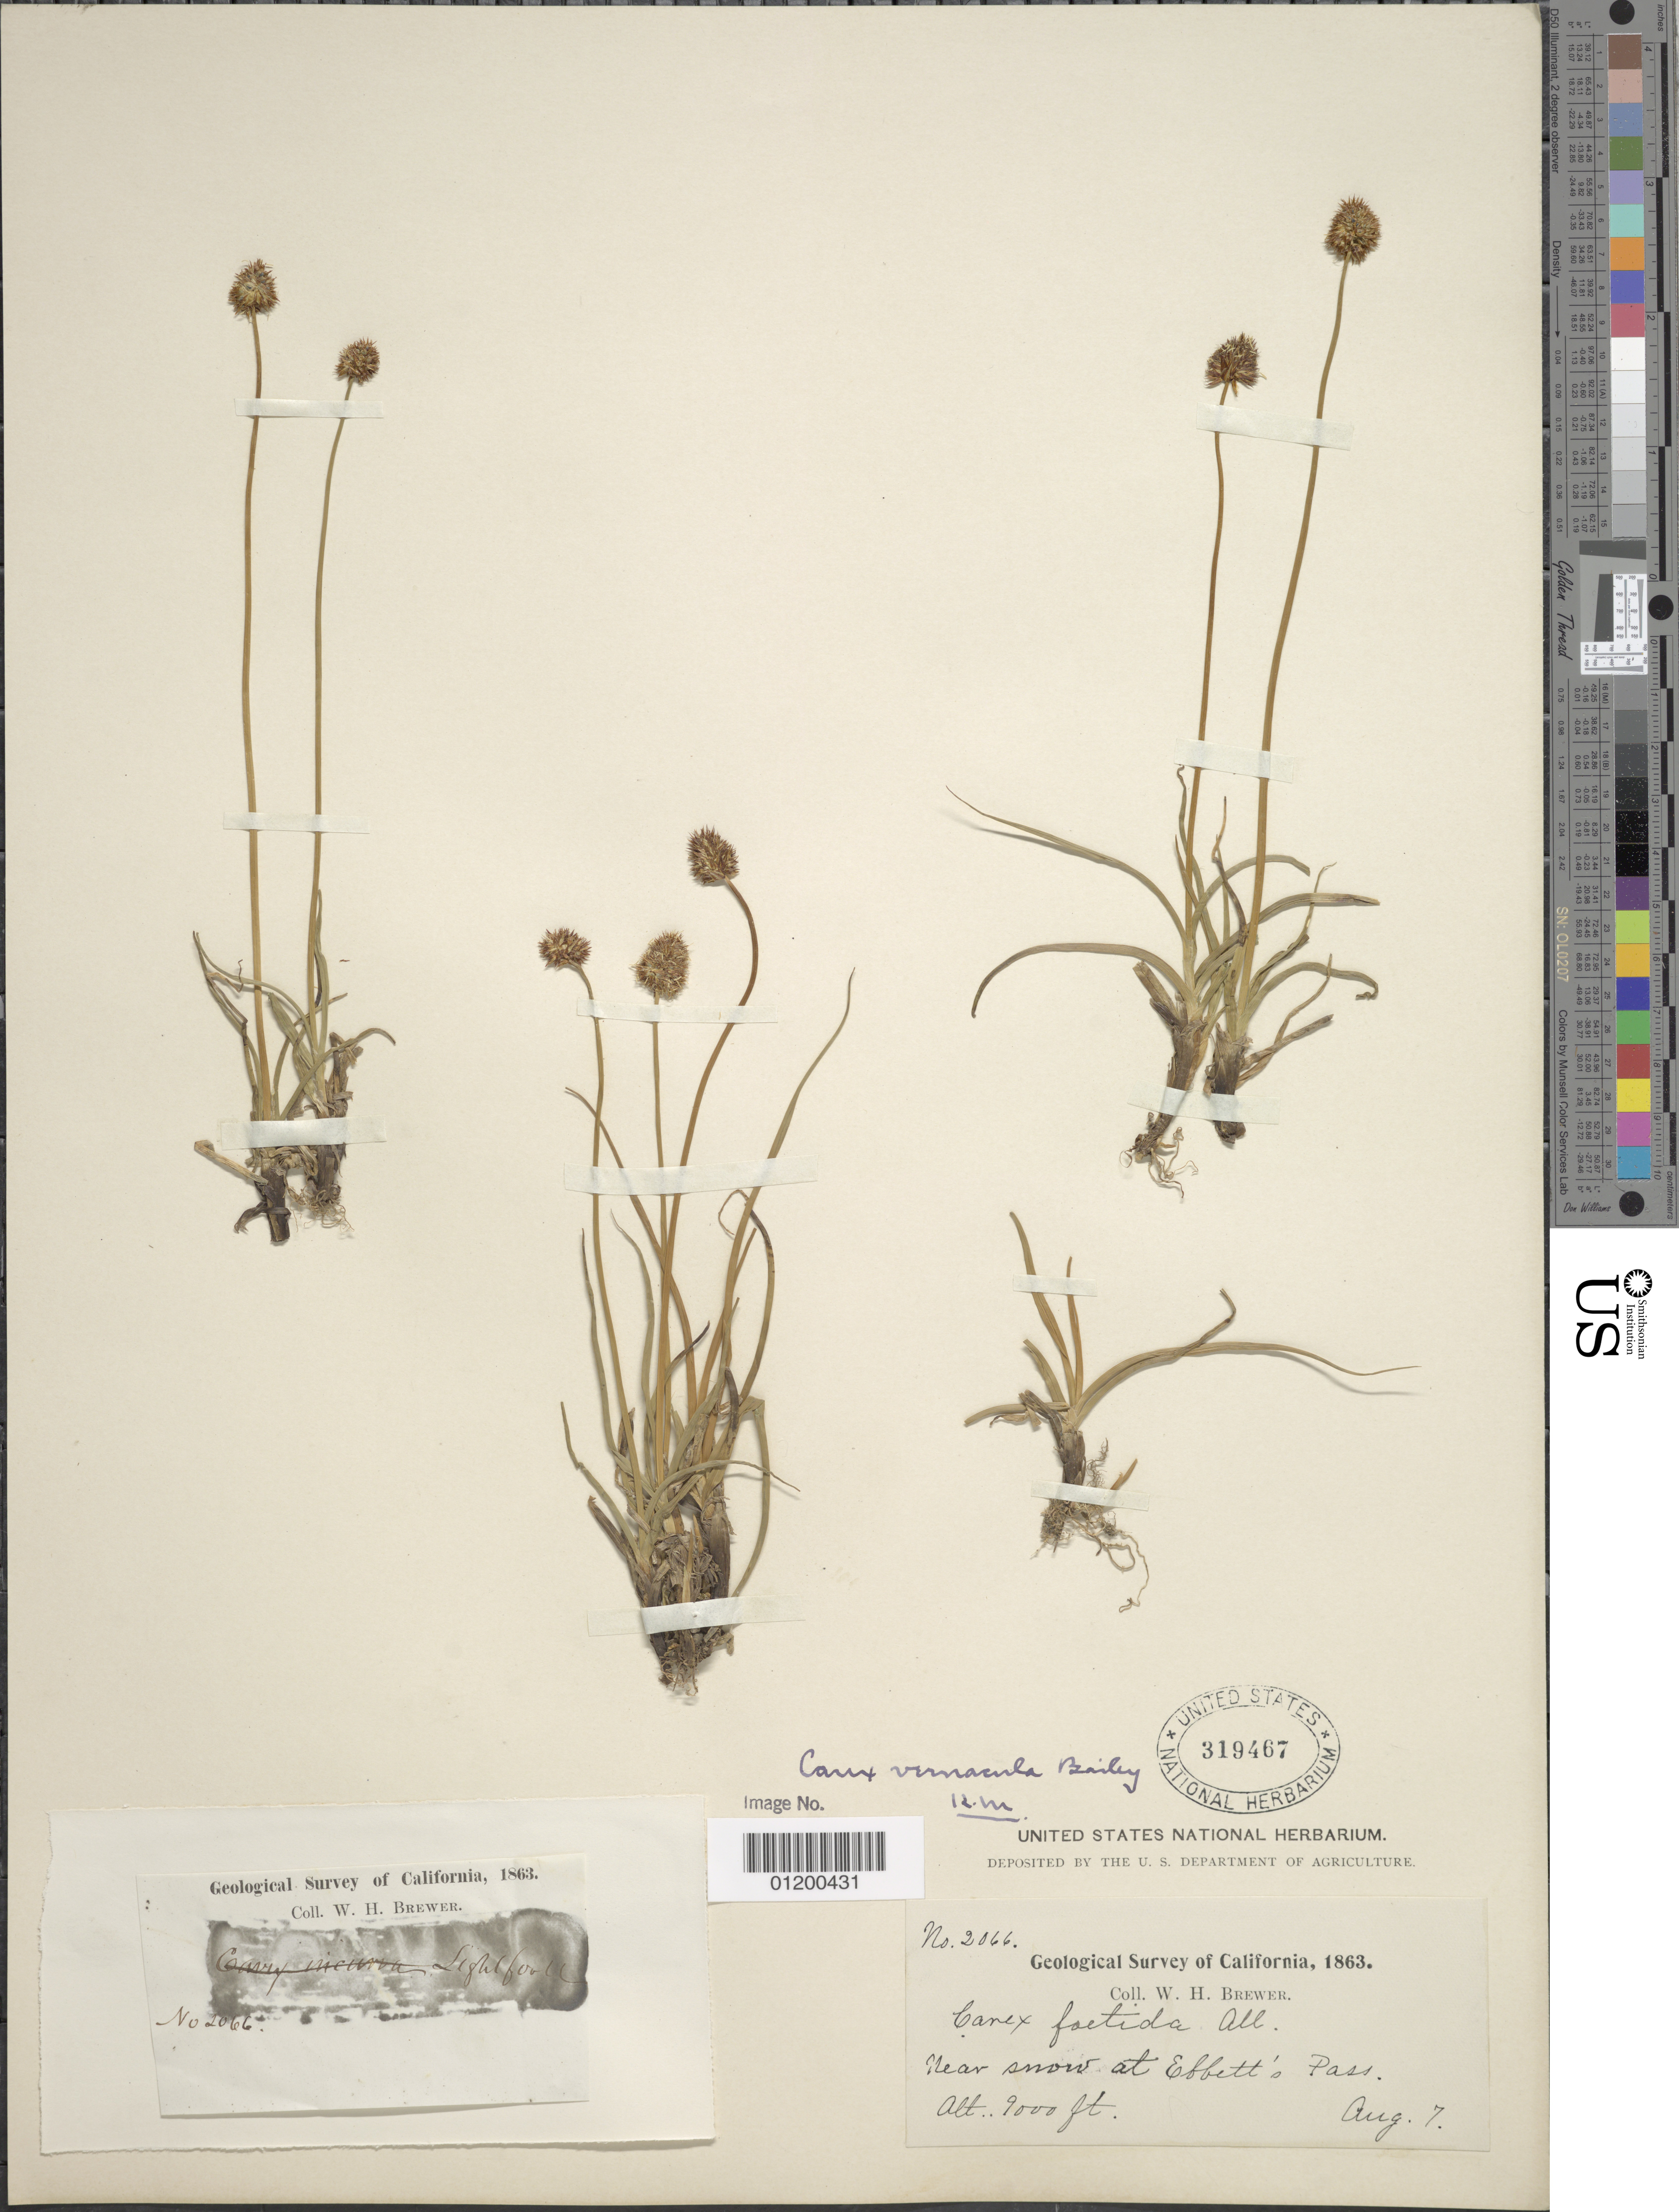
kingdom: Plantae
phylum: Tracheophyta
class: Liliopsida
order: Poales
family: Cyperaceae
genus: Carex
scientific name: Carex vernacula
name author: L.H. Bailey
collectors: W. H. Brewer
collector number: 2066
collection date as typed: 07 Aug 1863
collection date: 1863-08-07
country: United States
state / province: California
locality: Near Ebbett's Pass.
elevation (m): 2743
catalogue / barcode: US 319467